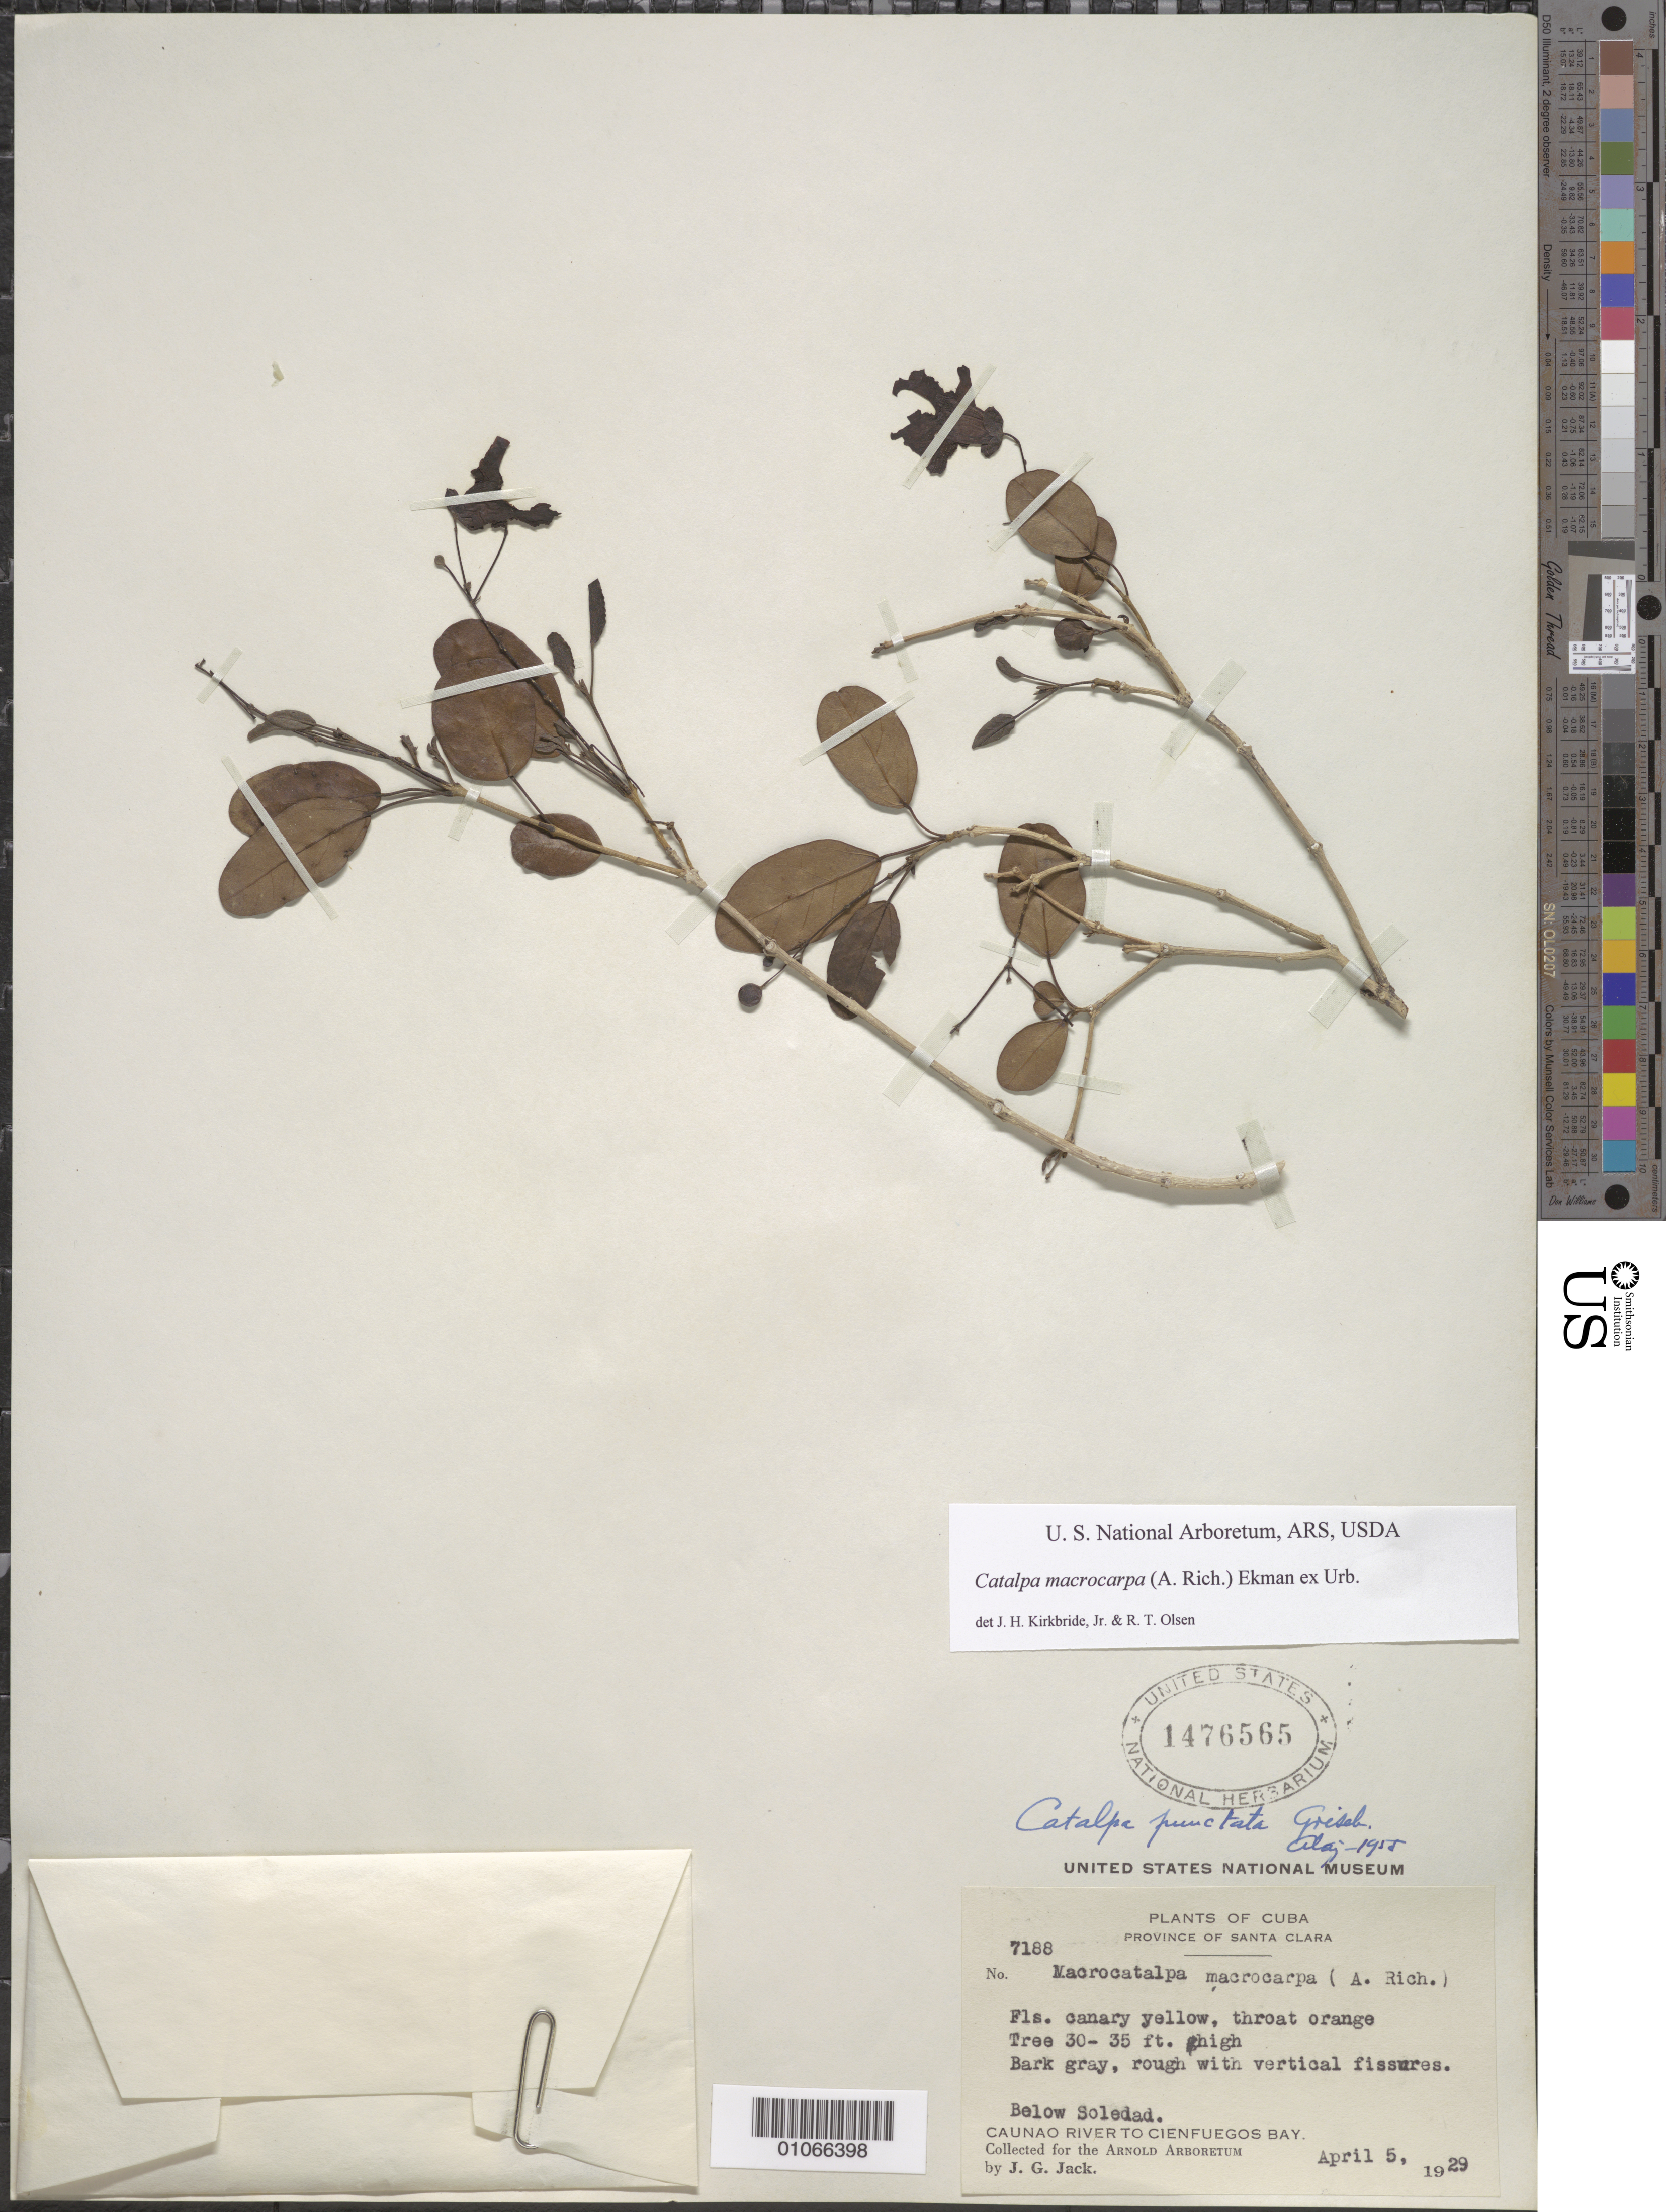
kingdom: Plantae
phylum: Tracheophyta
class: Magnoliopsida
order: Lamiales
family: Bignoniaceae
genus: Catalpa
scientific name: Catalpa punctata Griseb., nom. illeg.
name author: Griseb.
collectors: J. G. Jack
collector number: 7188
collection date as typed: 05 Apr 1929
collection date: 1929-04-05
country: Cuba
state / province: Cienfuegos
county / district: Santa Clara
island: Cuba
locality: Caunao River to Cienfuegos Bay, below Soledad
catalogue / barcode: US 1476565